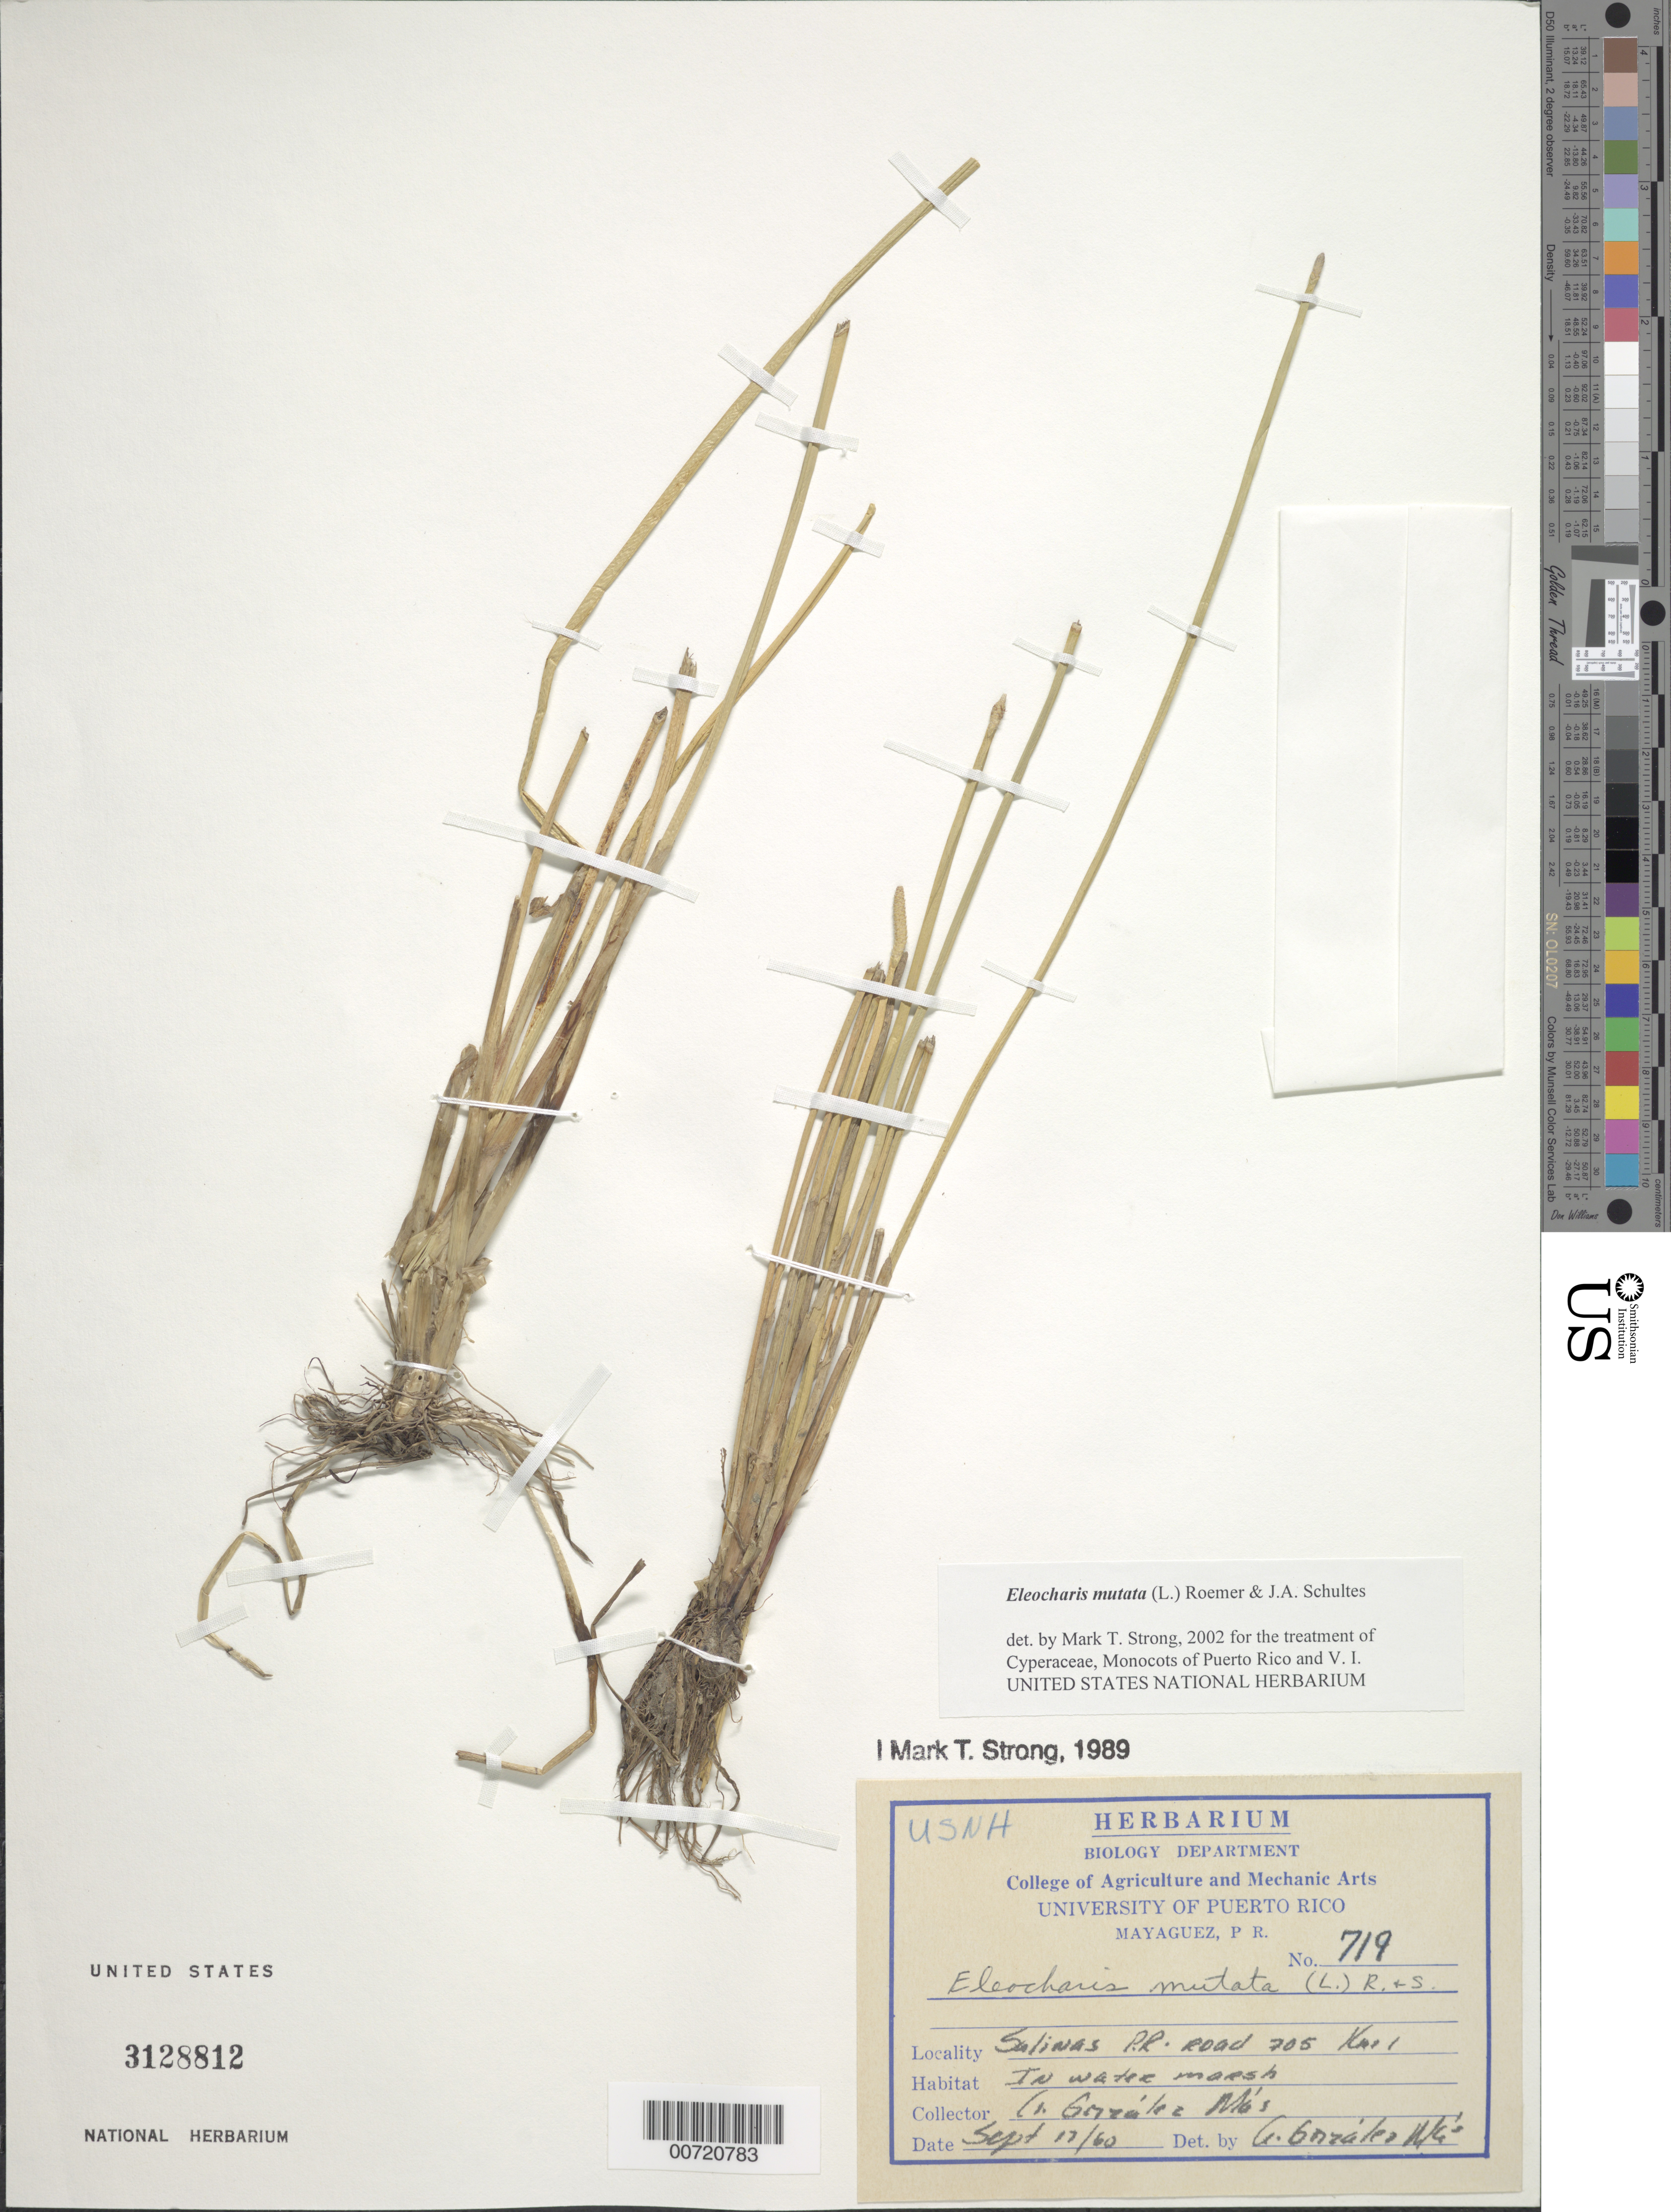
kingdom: Plantae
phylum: Tracheophyta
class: Liliopsida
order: Poales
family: Cyperaceae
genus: Eleocharis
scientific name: Eleocharis mutata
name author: (L.) Roem. & Schult.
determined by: Strong, M. T., (US), Smithsonian Institution - National Museum of Natural History (UNITED STATES)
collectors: A. González Más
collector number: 719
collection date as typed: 17 Sep 1960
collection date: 1960-09-17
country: Puerto Rico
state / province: Salinas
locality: Salinas: Rd. 705, km 1.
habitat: In water marsh.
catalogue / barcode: US 3128812